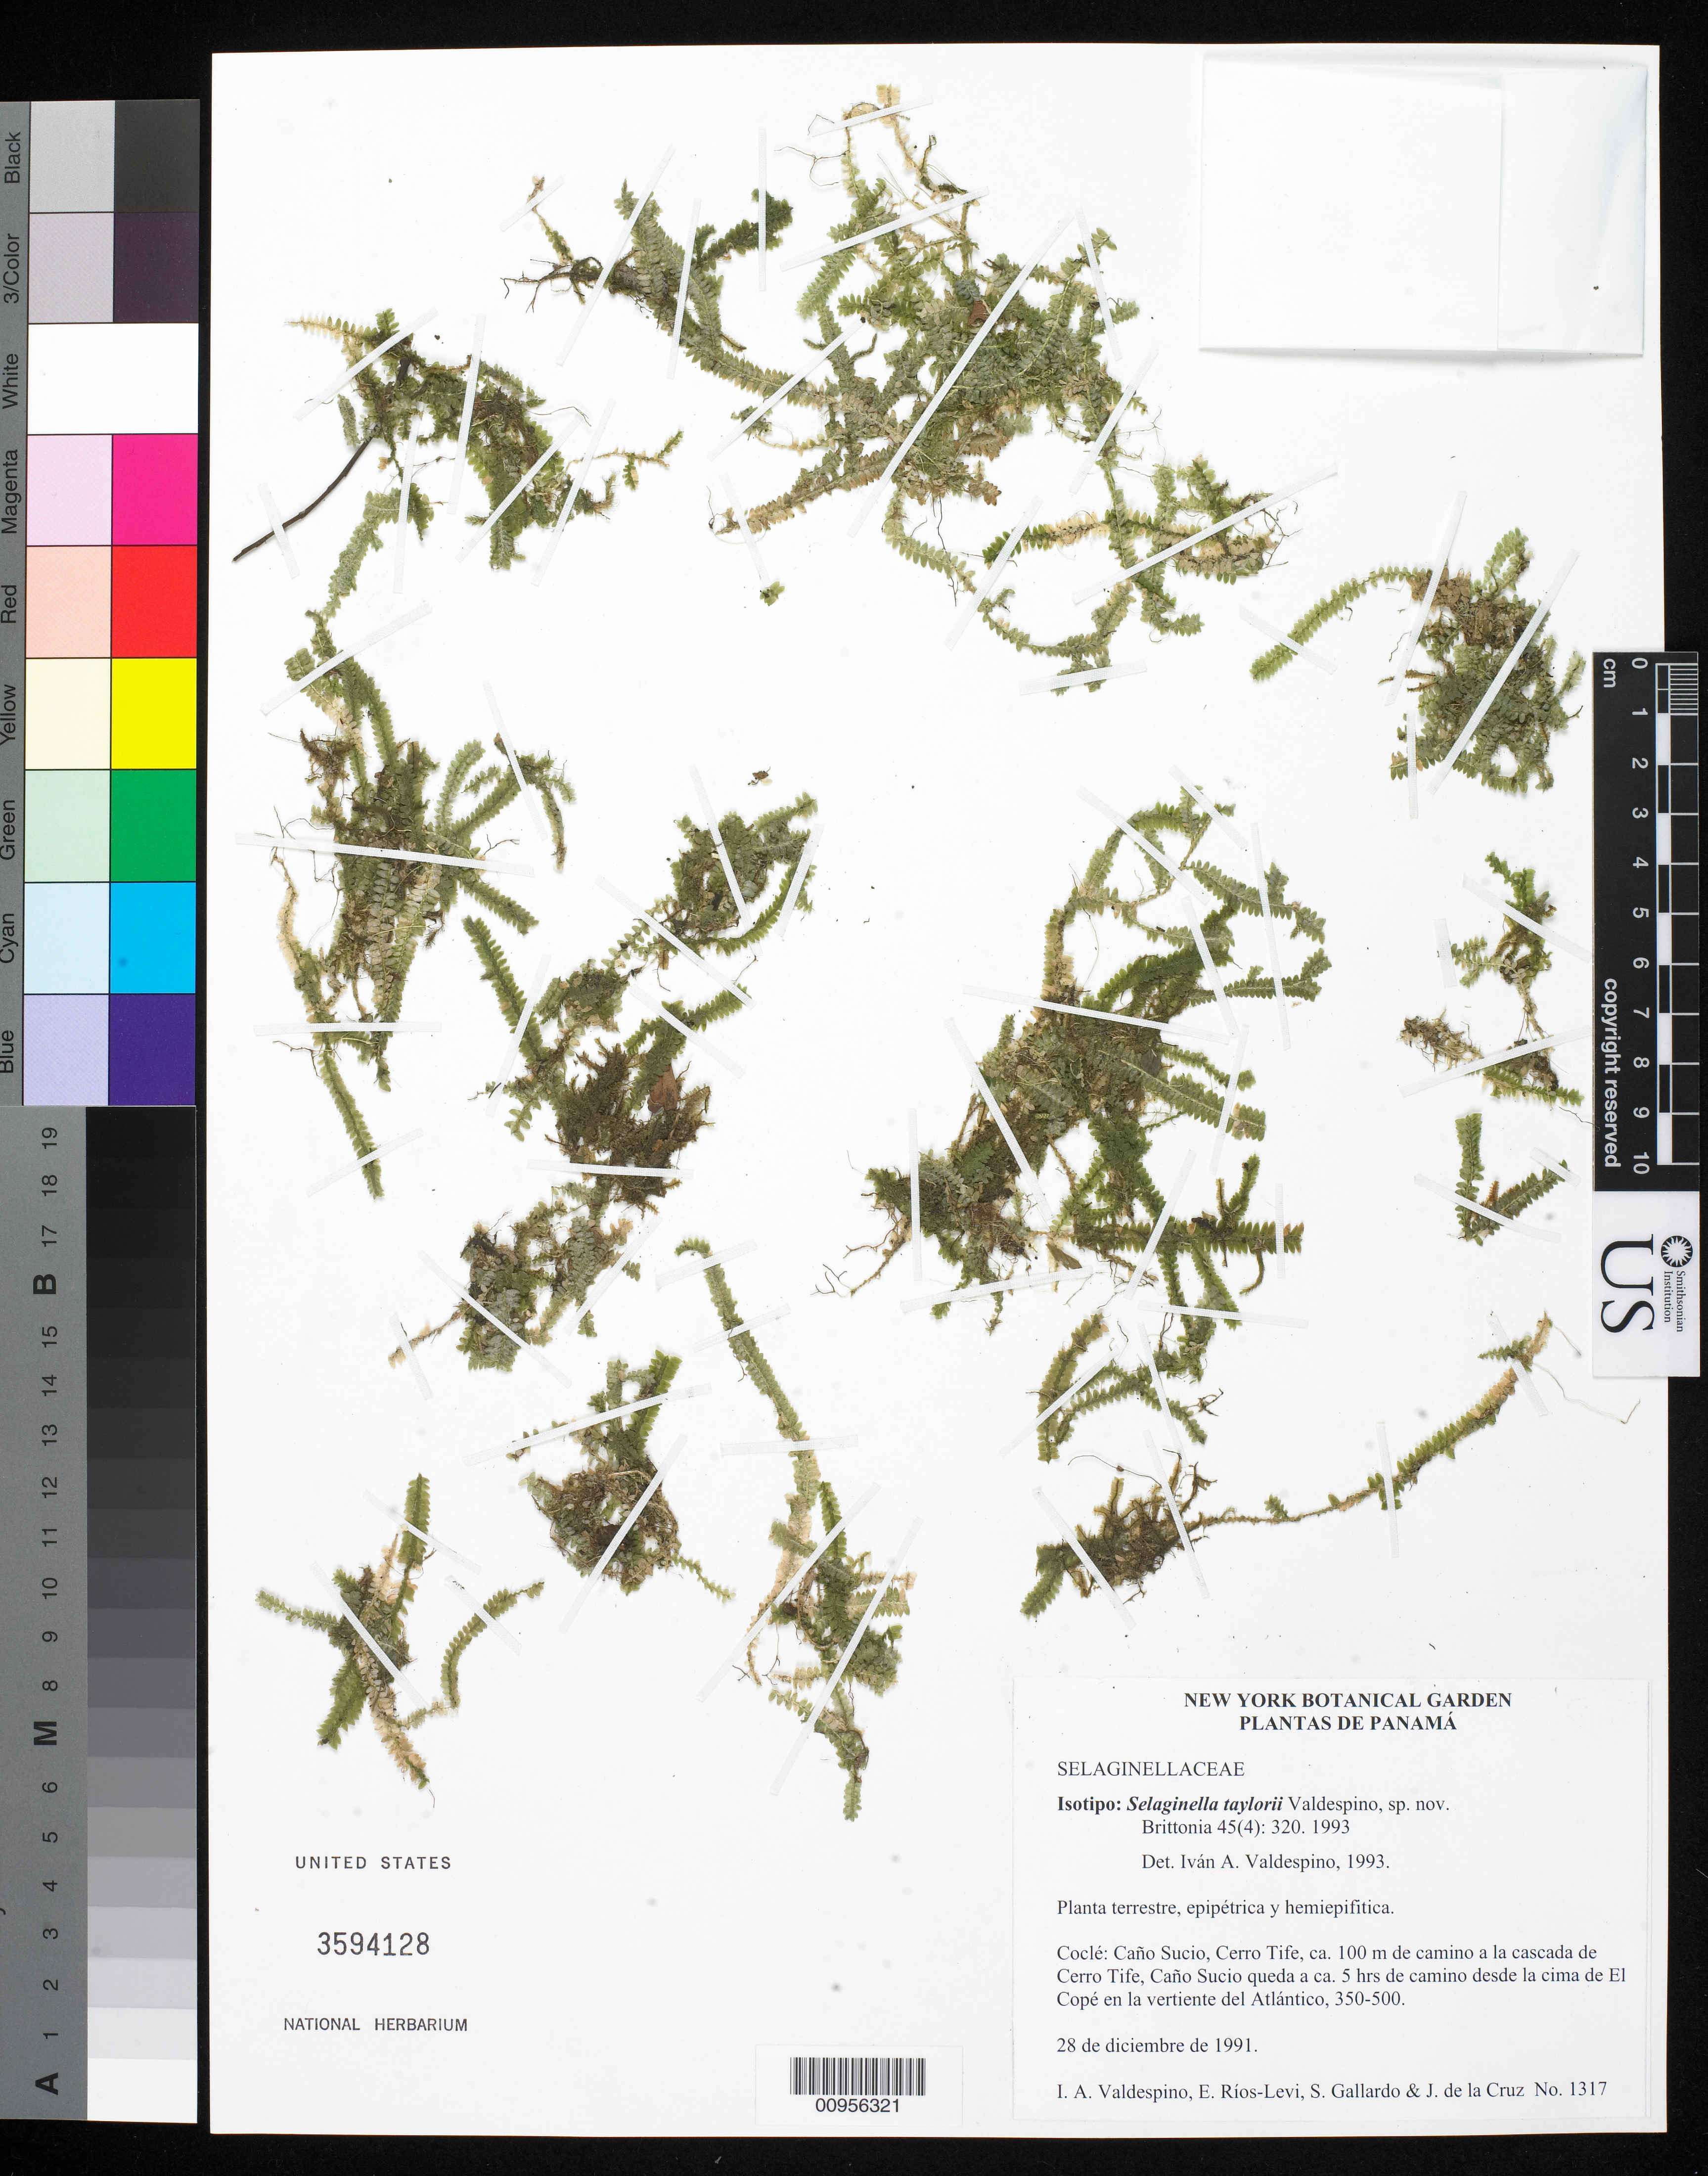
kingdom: Plantae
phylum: Tracheophyta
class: Lycopodiopsida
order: Selaginellales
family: Selaginellaceae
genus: Selaginella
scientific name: Selaginella taylorii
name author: Valdespino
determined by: Valdespino, I. A., (PMA), Universidad de Panama (PANAMA)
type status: Isotype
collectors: I. A. Valdespino, E. Ríos-Levi, S. Gallardo & J. S. de la Cruz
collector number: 1317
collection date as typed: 28 Dec 1991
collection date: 1991-12-28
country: Panama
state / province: Coclé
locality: Coclé: Caño Sucio, Cerro Tife, ca. 100 m de camino a la cascada de Cerro Tife, Caño Sucio queda a ca. 5 hrs de camino desde la cima de El Copé en la vertiente del Atlántico.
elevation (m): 350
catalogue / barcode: US 3594128